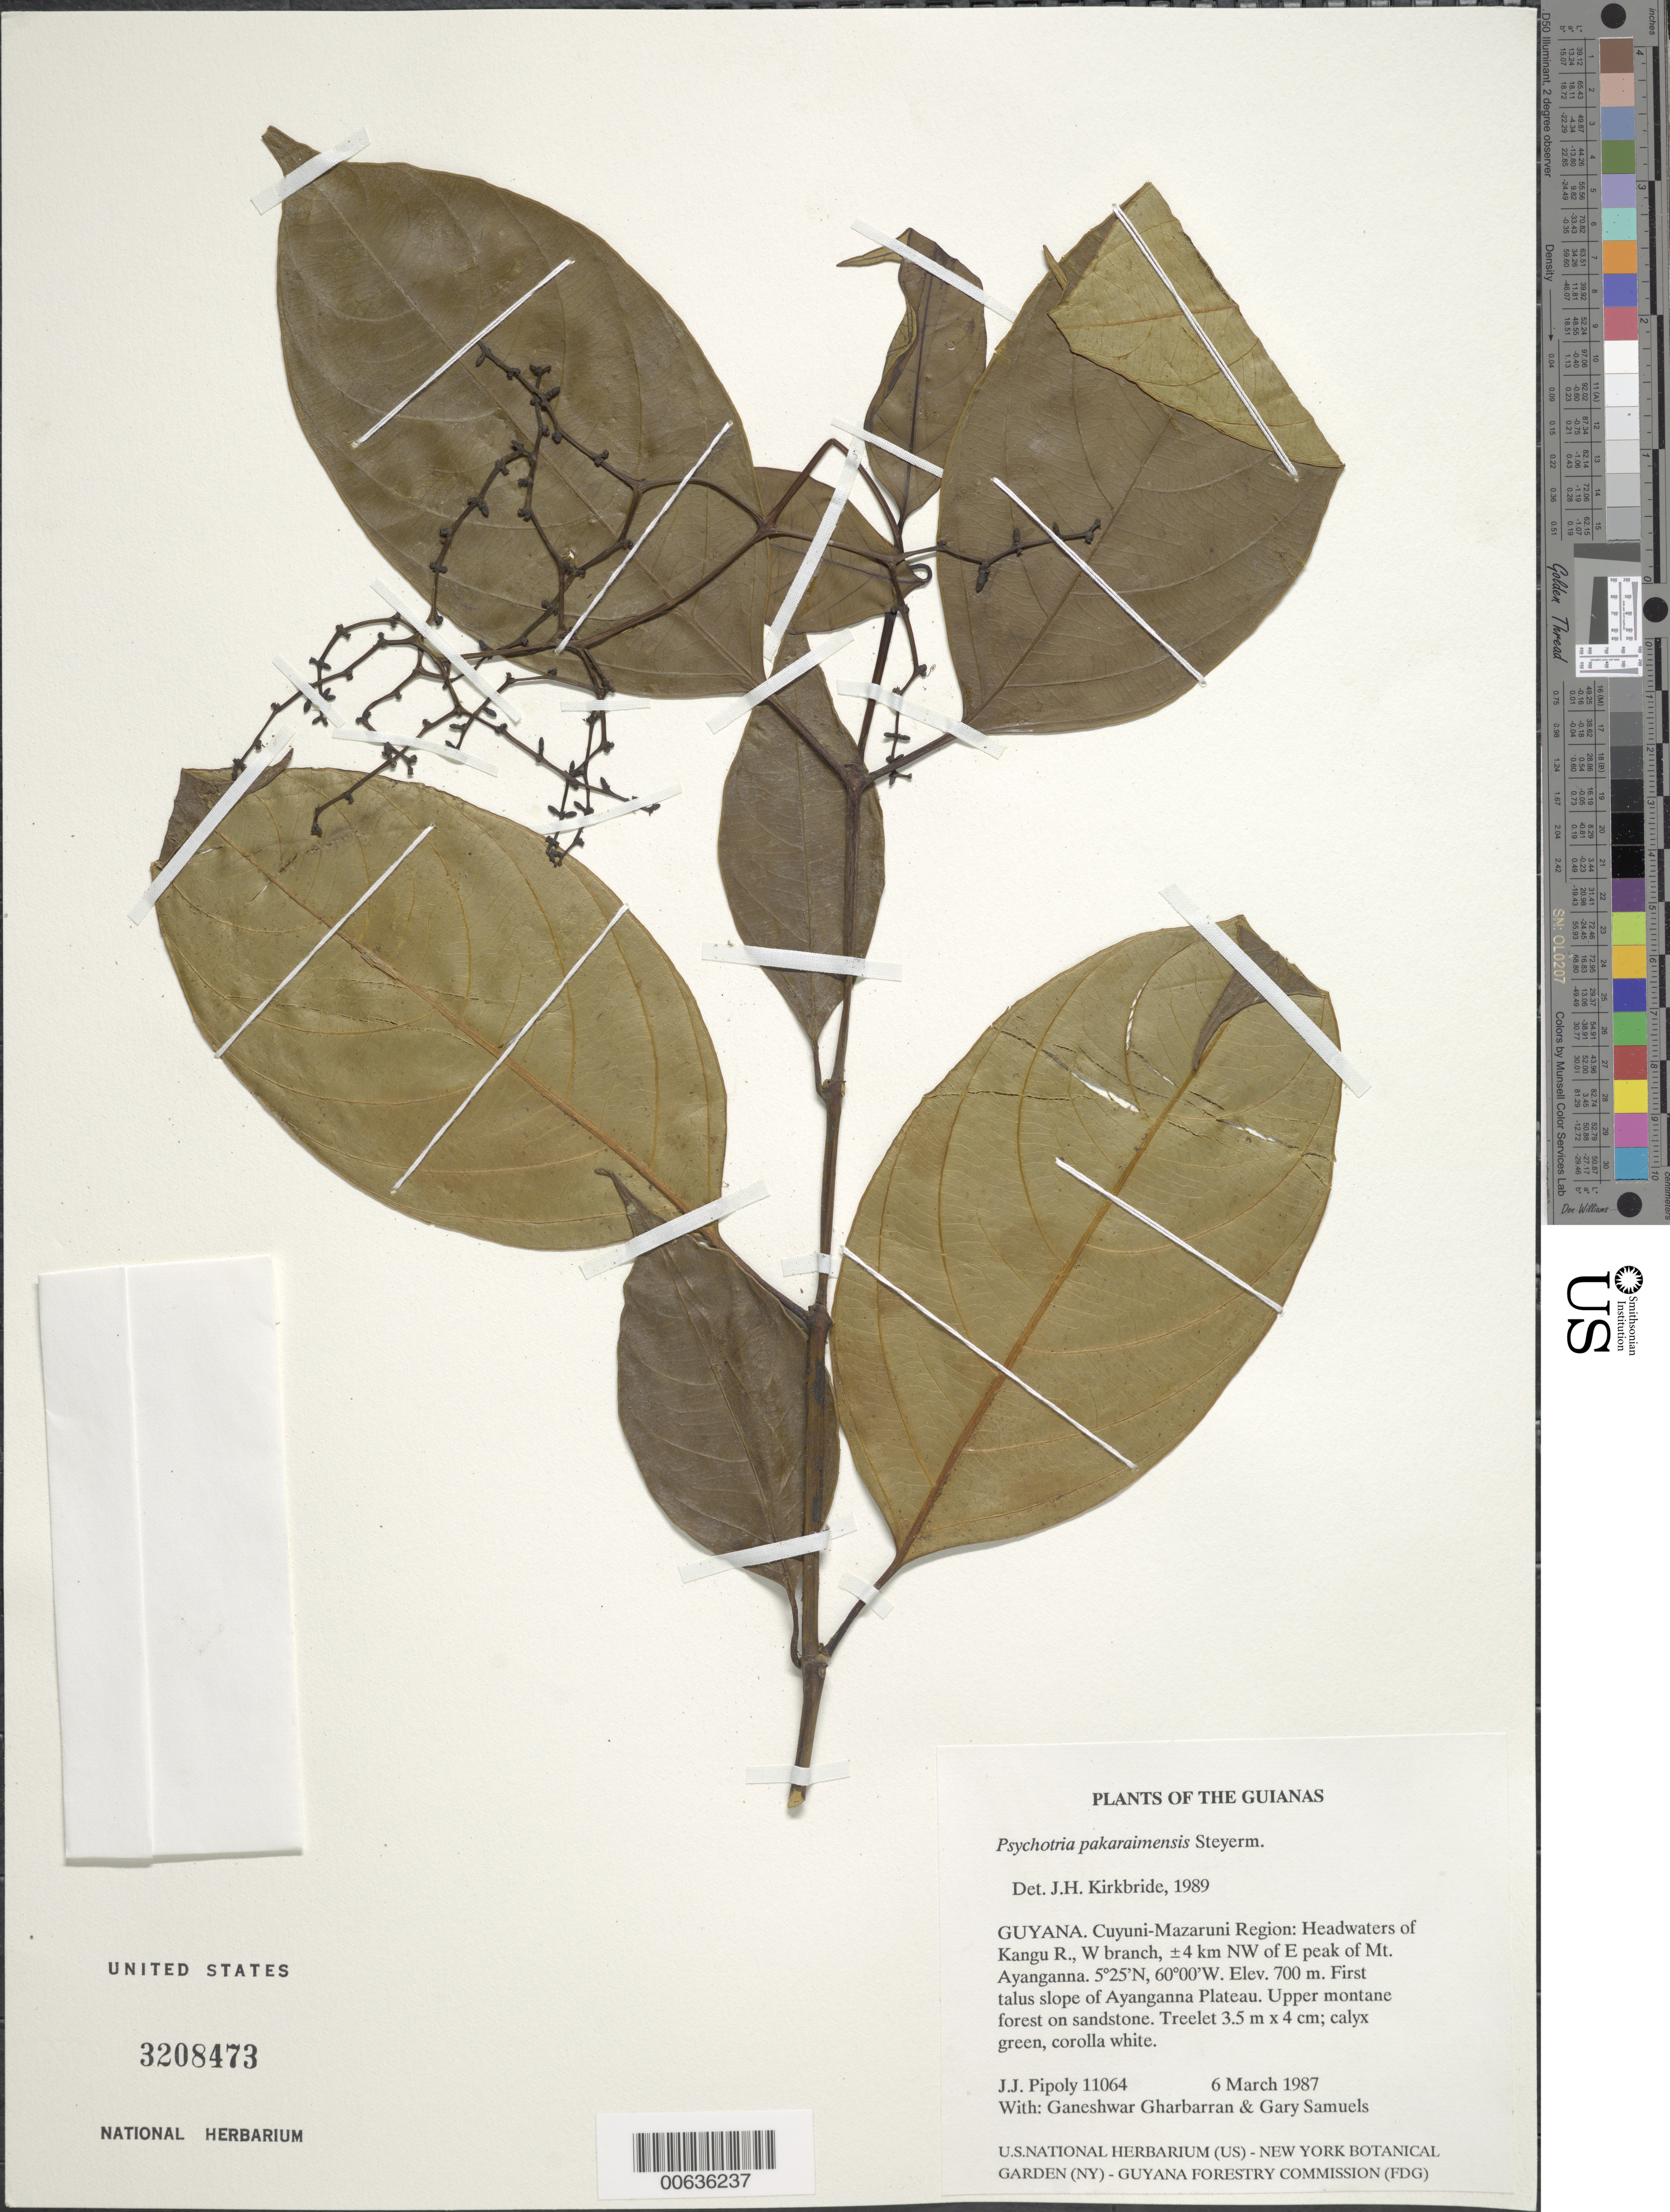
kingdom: Plantae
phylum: Tracheophyta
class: Magnoliopsida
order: Gentianales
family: Rubiaceae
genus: Palicourea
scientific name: Palicourea pakaraimensis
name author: (Steyerm.) Delprete & J.H. Kirkbr.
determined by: Kirkbride, J. H., Jr.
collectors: J. J. Pipoly, G. Gharbarran & G. Samuels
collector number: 11064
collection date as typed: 6 March 1987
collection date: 1987-03-06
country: Guyana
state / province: Cuyuni-Mazaruni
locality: Headwaters of Kangu R., W branch; ±4 km NW of E peak of Mt. Ayanganna. First talus slope of plateau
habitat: Upper montane forest on sandstone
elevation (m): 700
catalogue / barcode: US 3208473